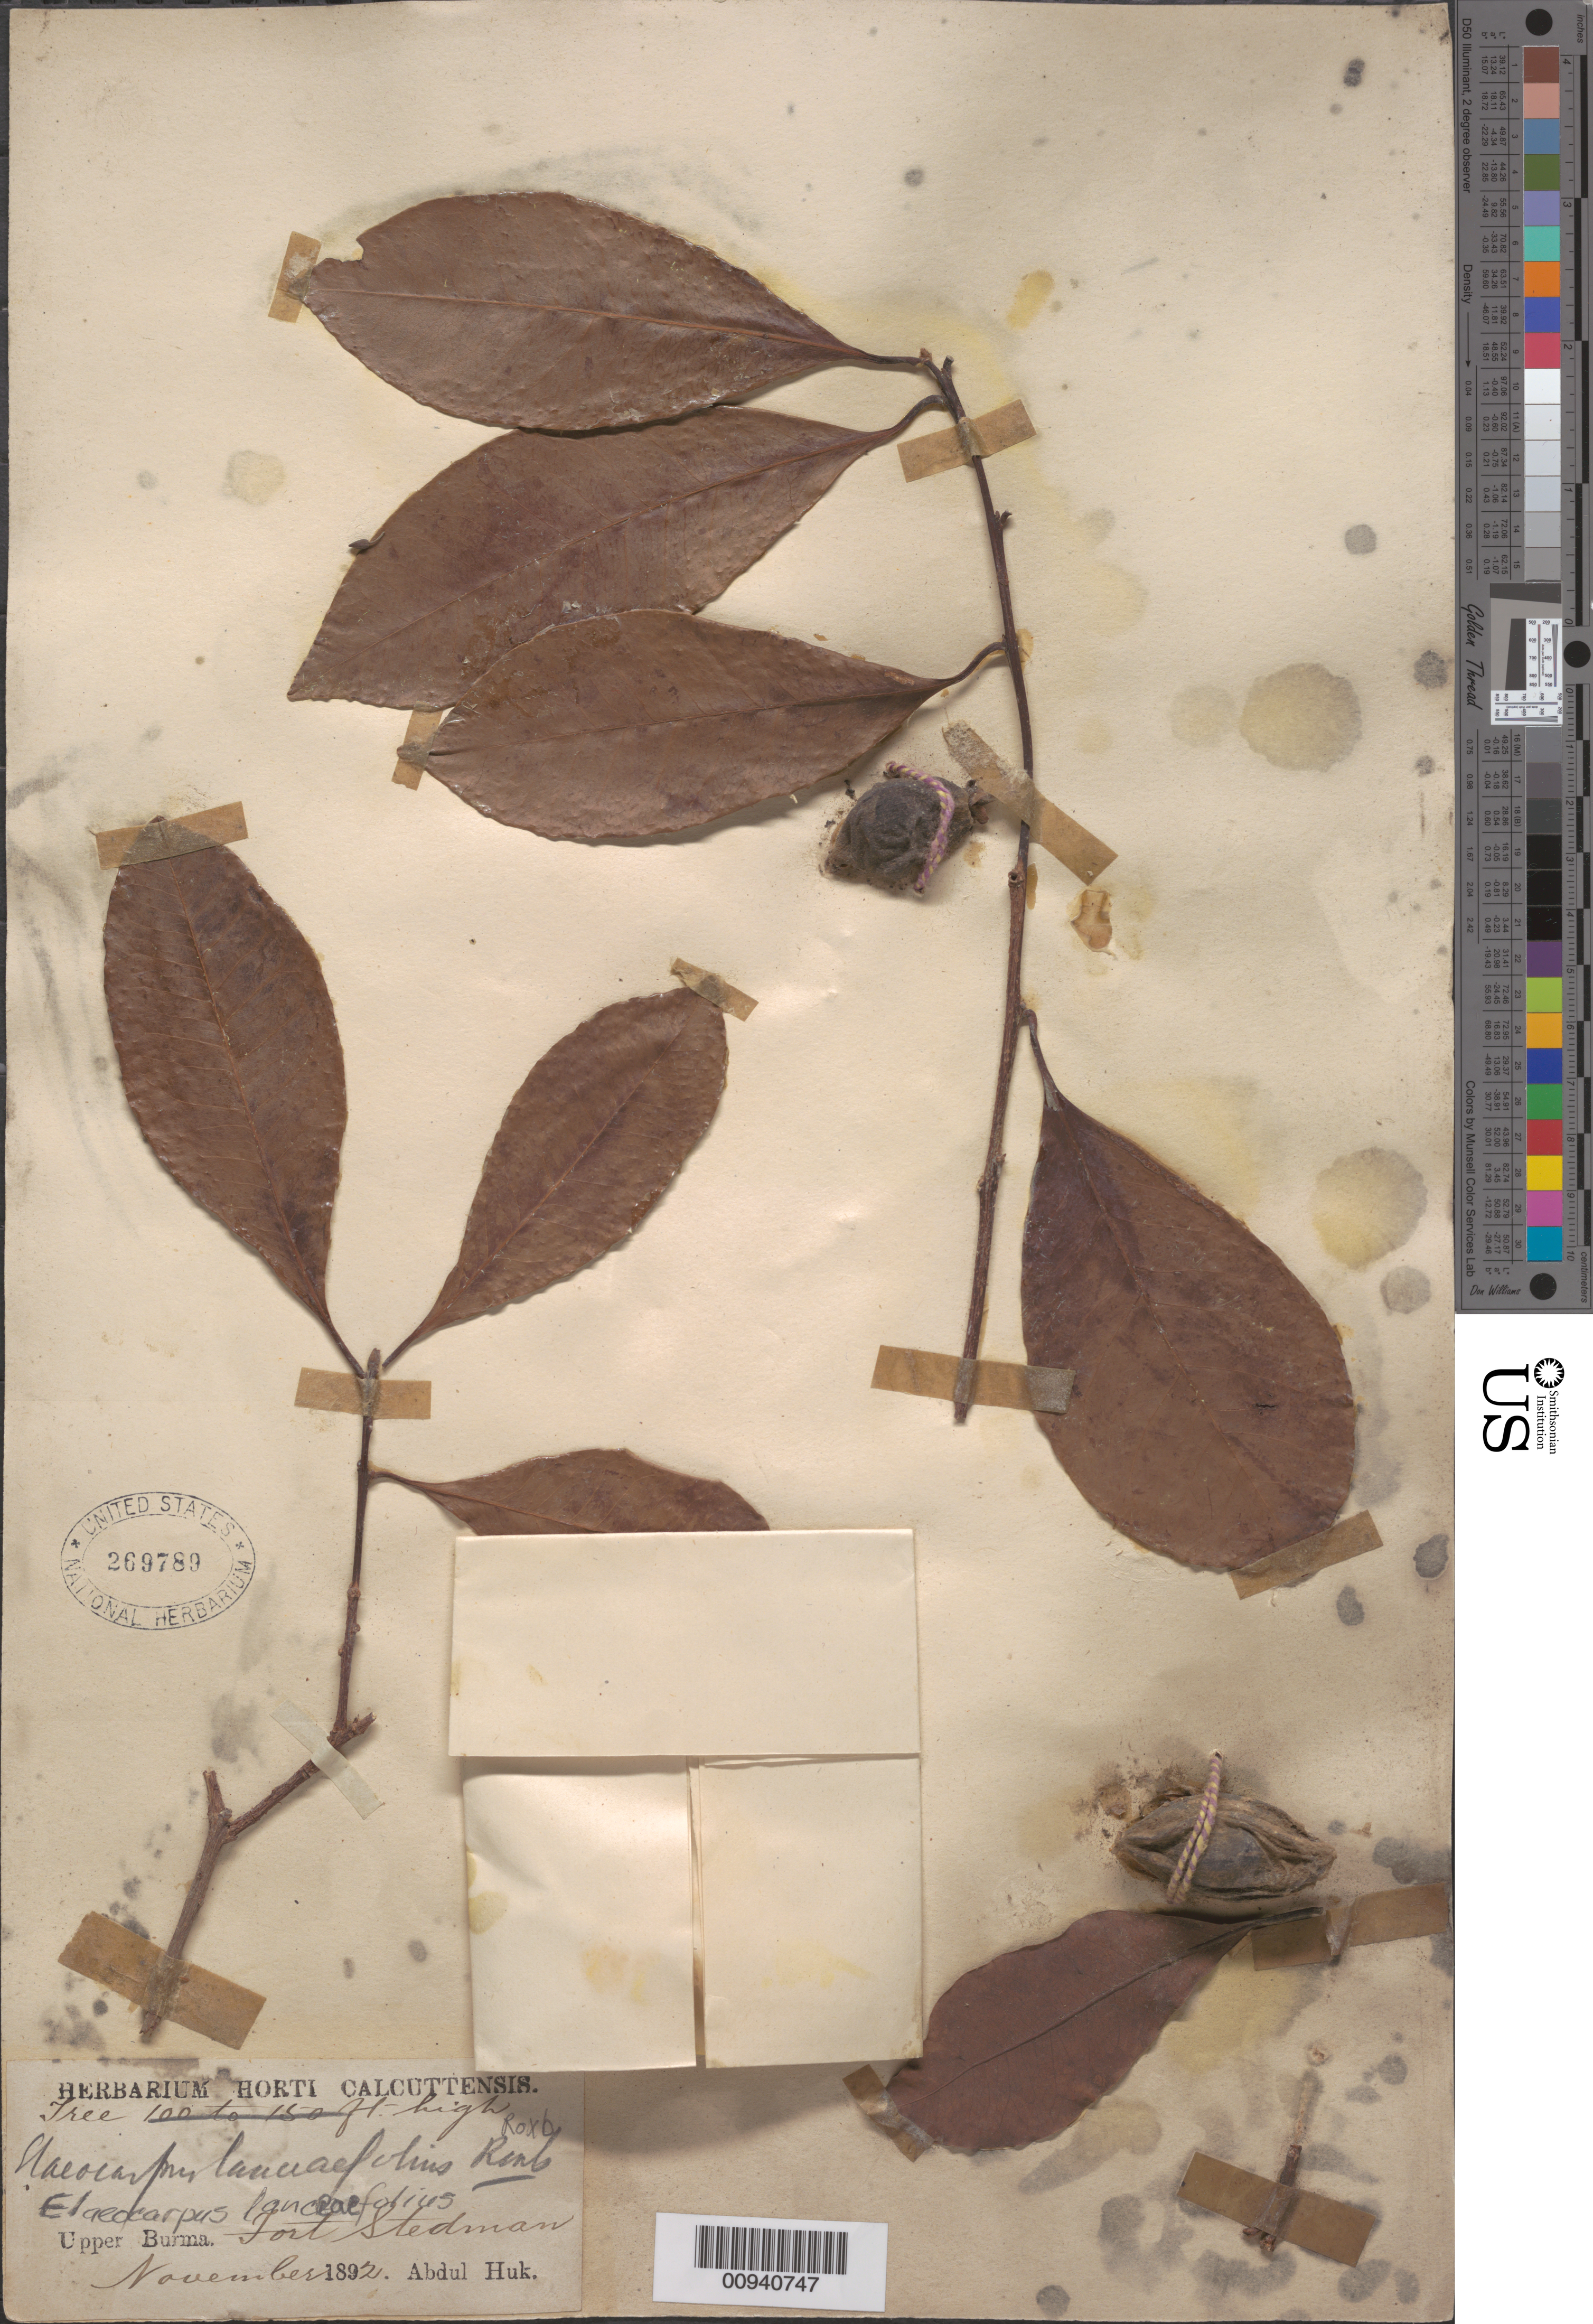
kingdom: Plantae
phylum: Tracheophyta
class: Magnoliopsida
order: Oxalidales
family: Elaeocarpaceae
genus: Elaeocarpus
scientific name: Elaeocarpus lanceifolius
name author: Roxb.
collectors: A. Huk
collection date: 1892-11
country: Myanmar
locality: Upper Burma, Fort Stedman.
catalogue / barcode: US 269789